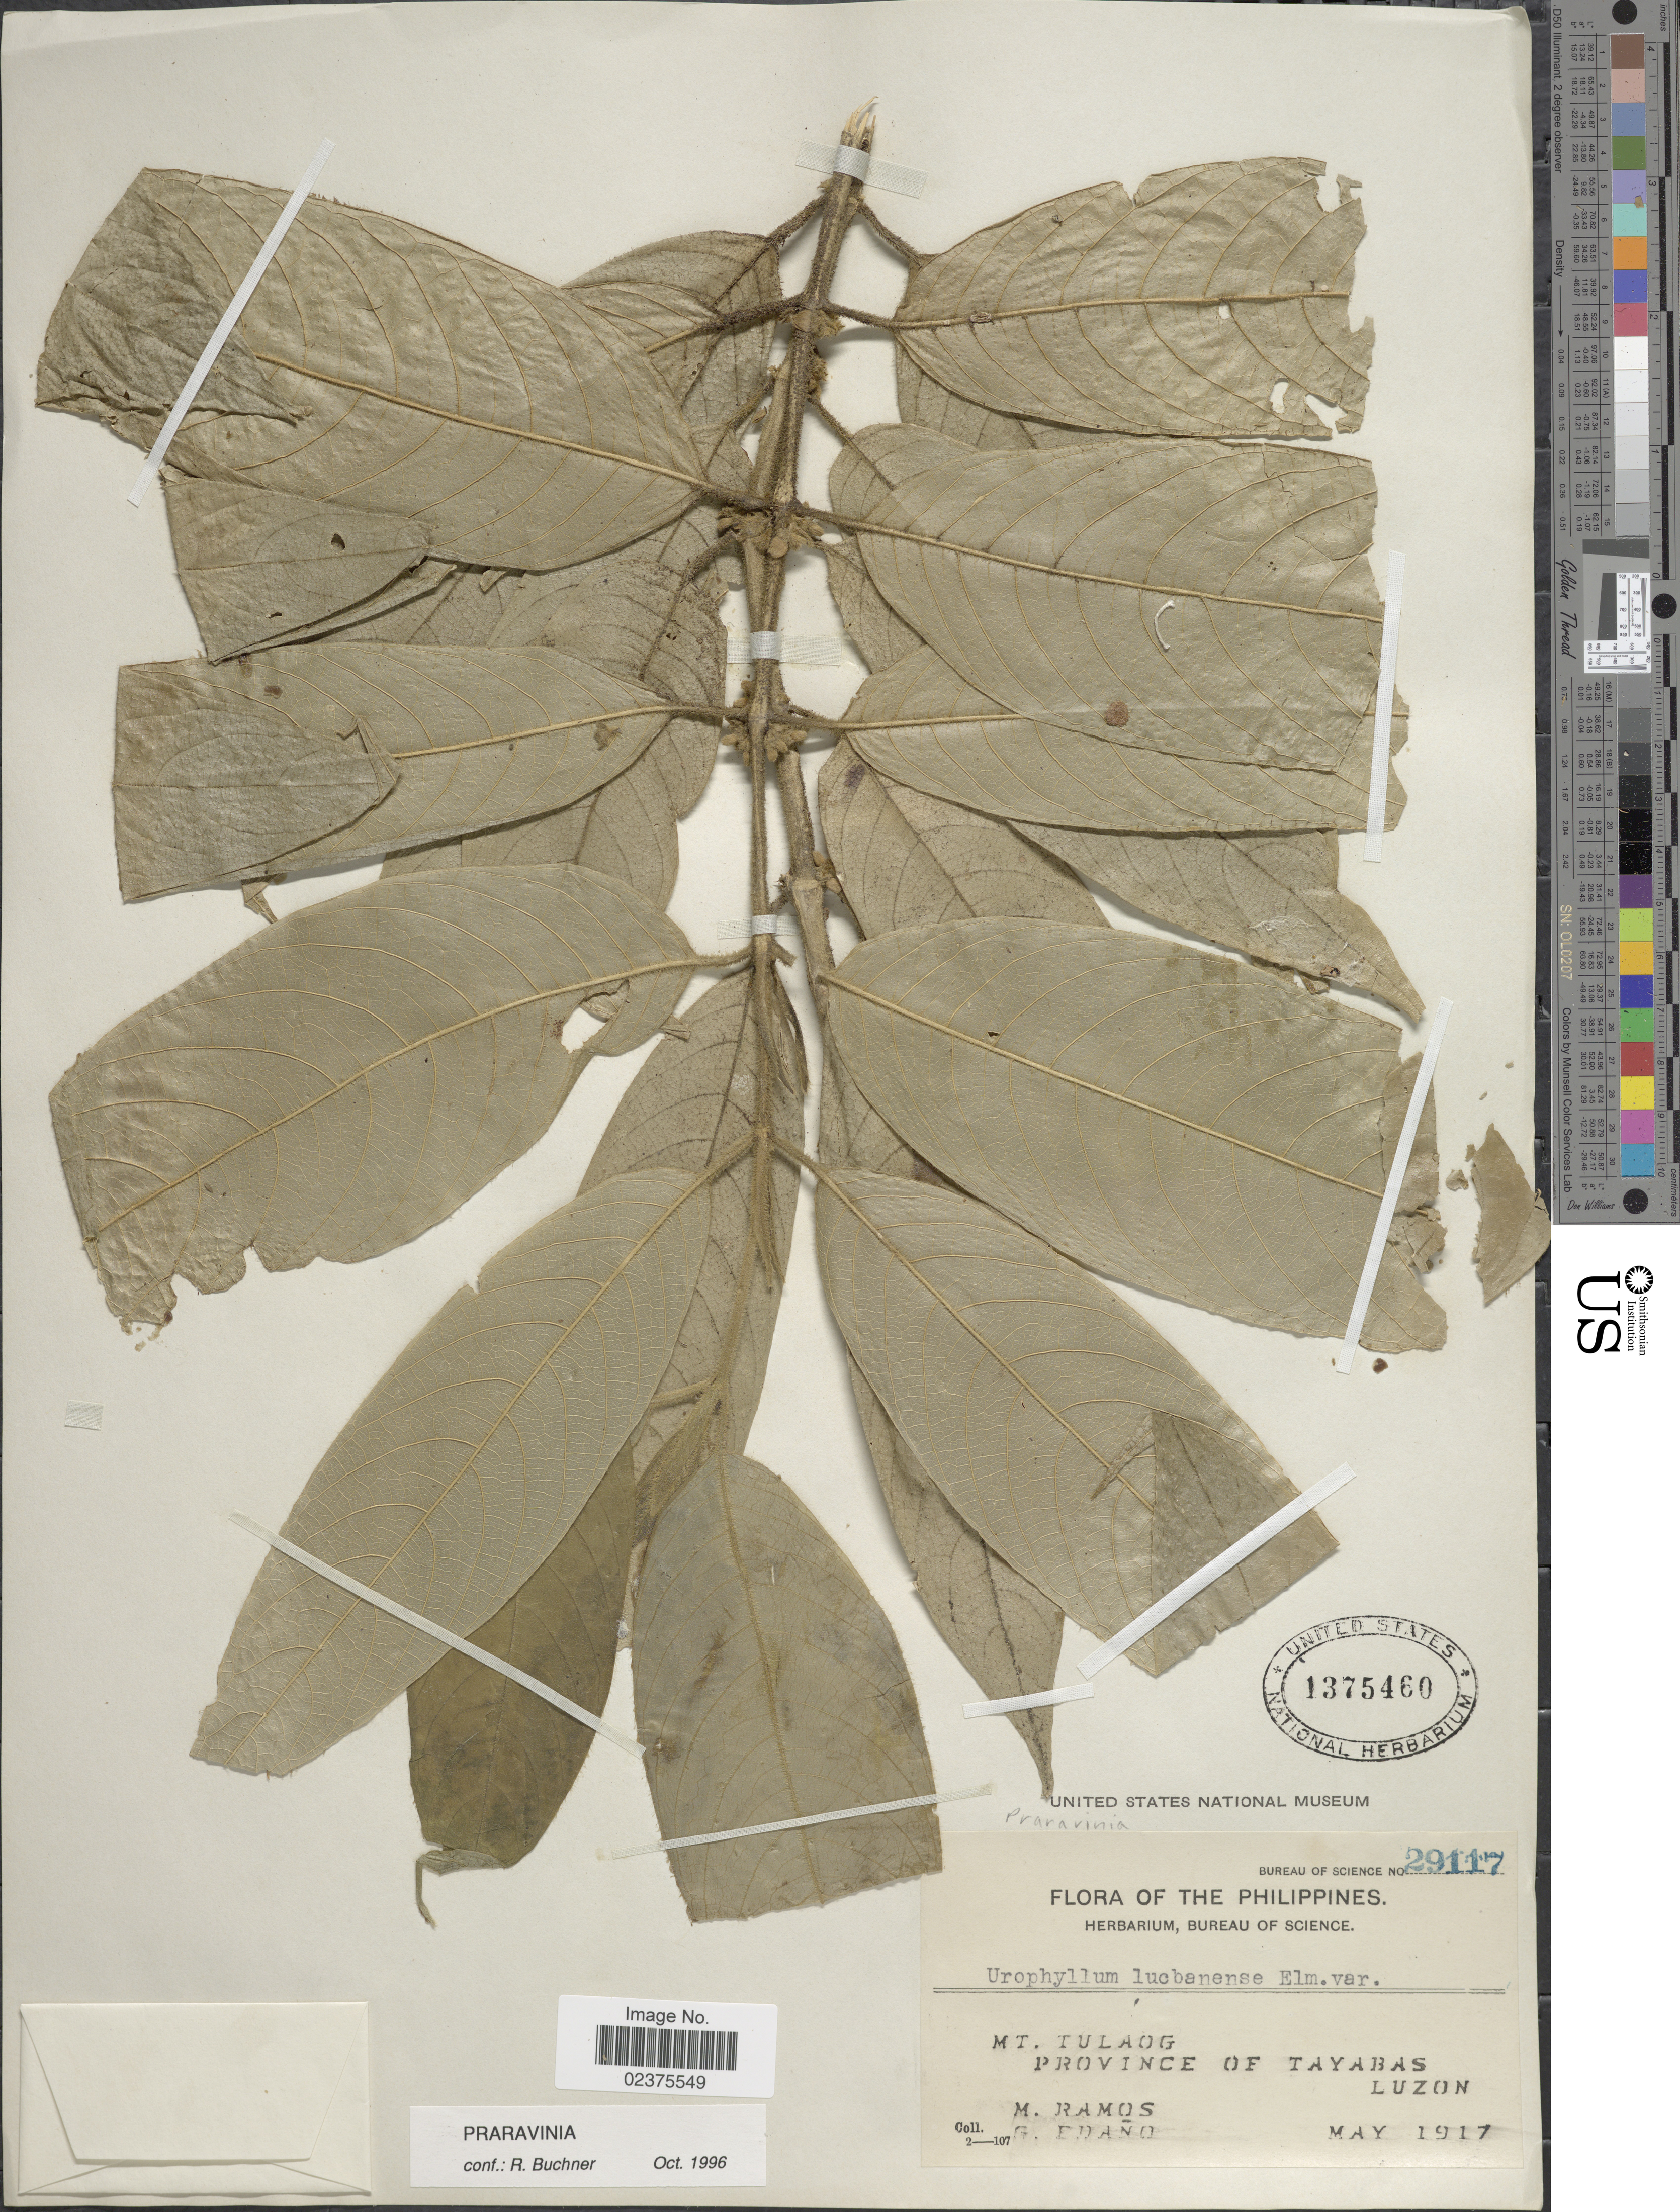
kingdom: Plantae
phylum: Tracheophyta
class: Magnoliopsida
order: Gentianales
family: Rubiaceae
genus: Praravinia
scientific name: Praravinia sp.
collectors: M. Ramos & G. Edaño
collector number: Bureau of Science 29117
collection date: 1917-05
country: Philippines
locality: Mt. Tulaog, Province of Tayabas, Luzon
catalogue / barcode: US 1375460